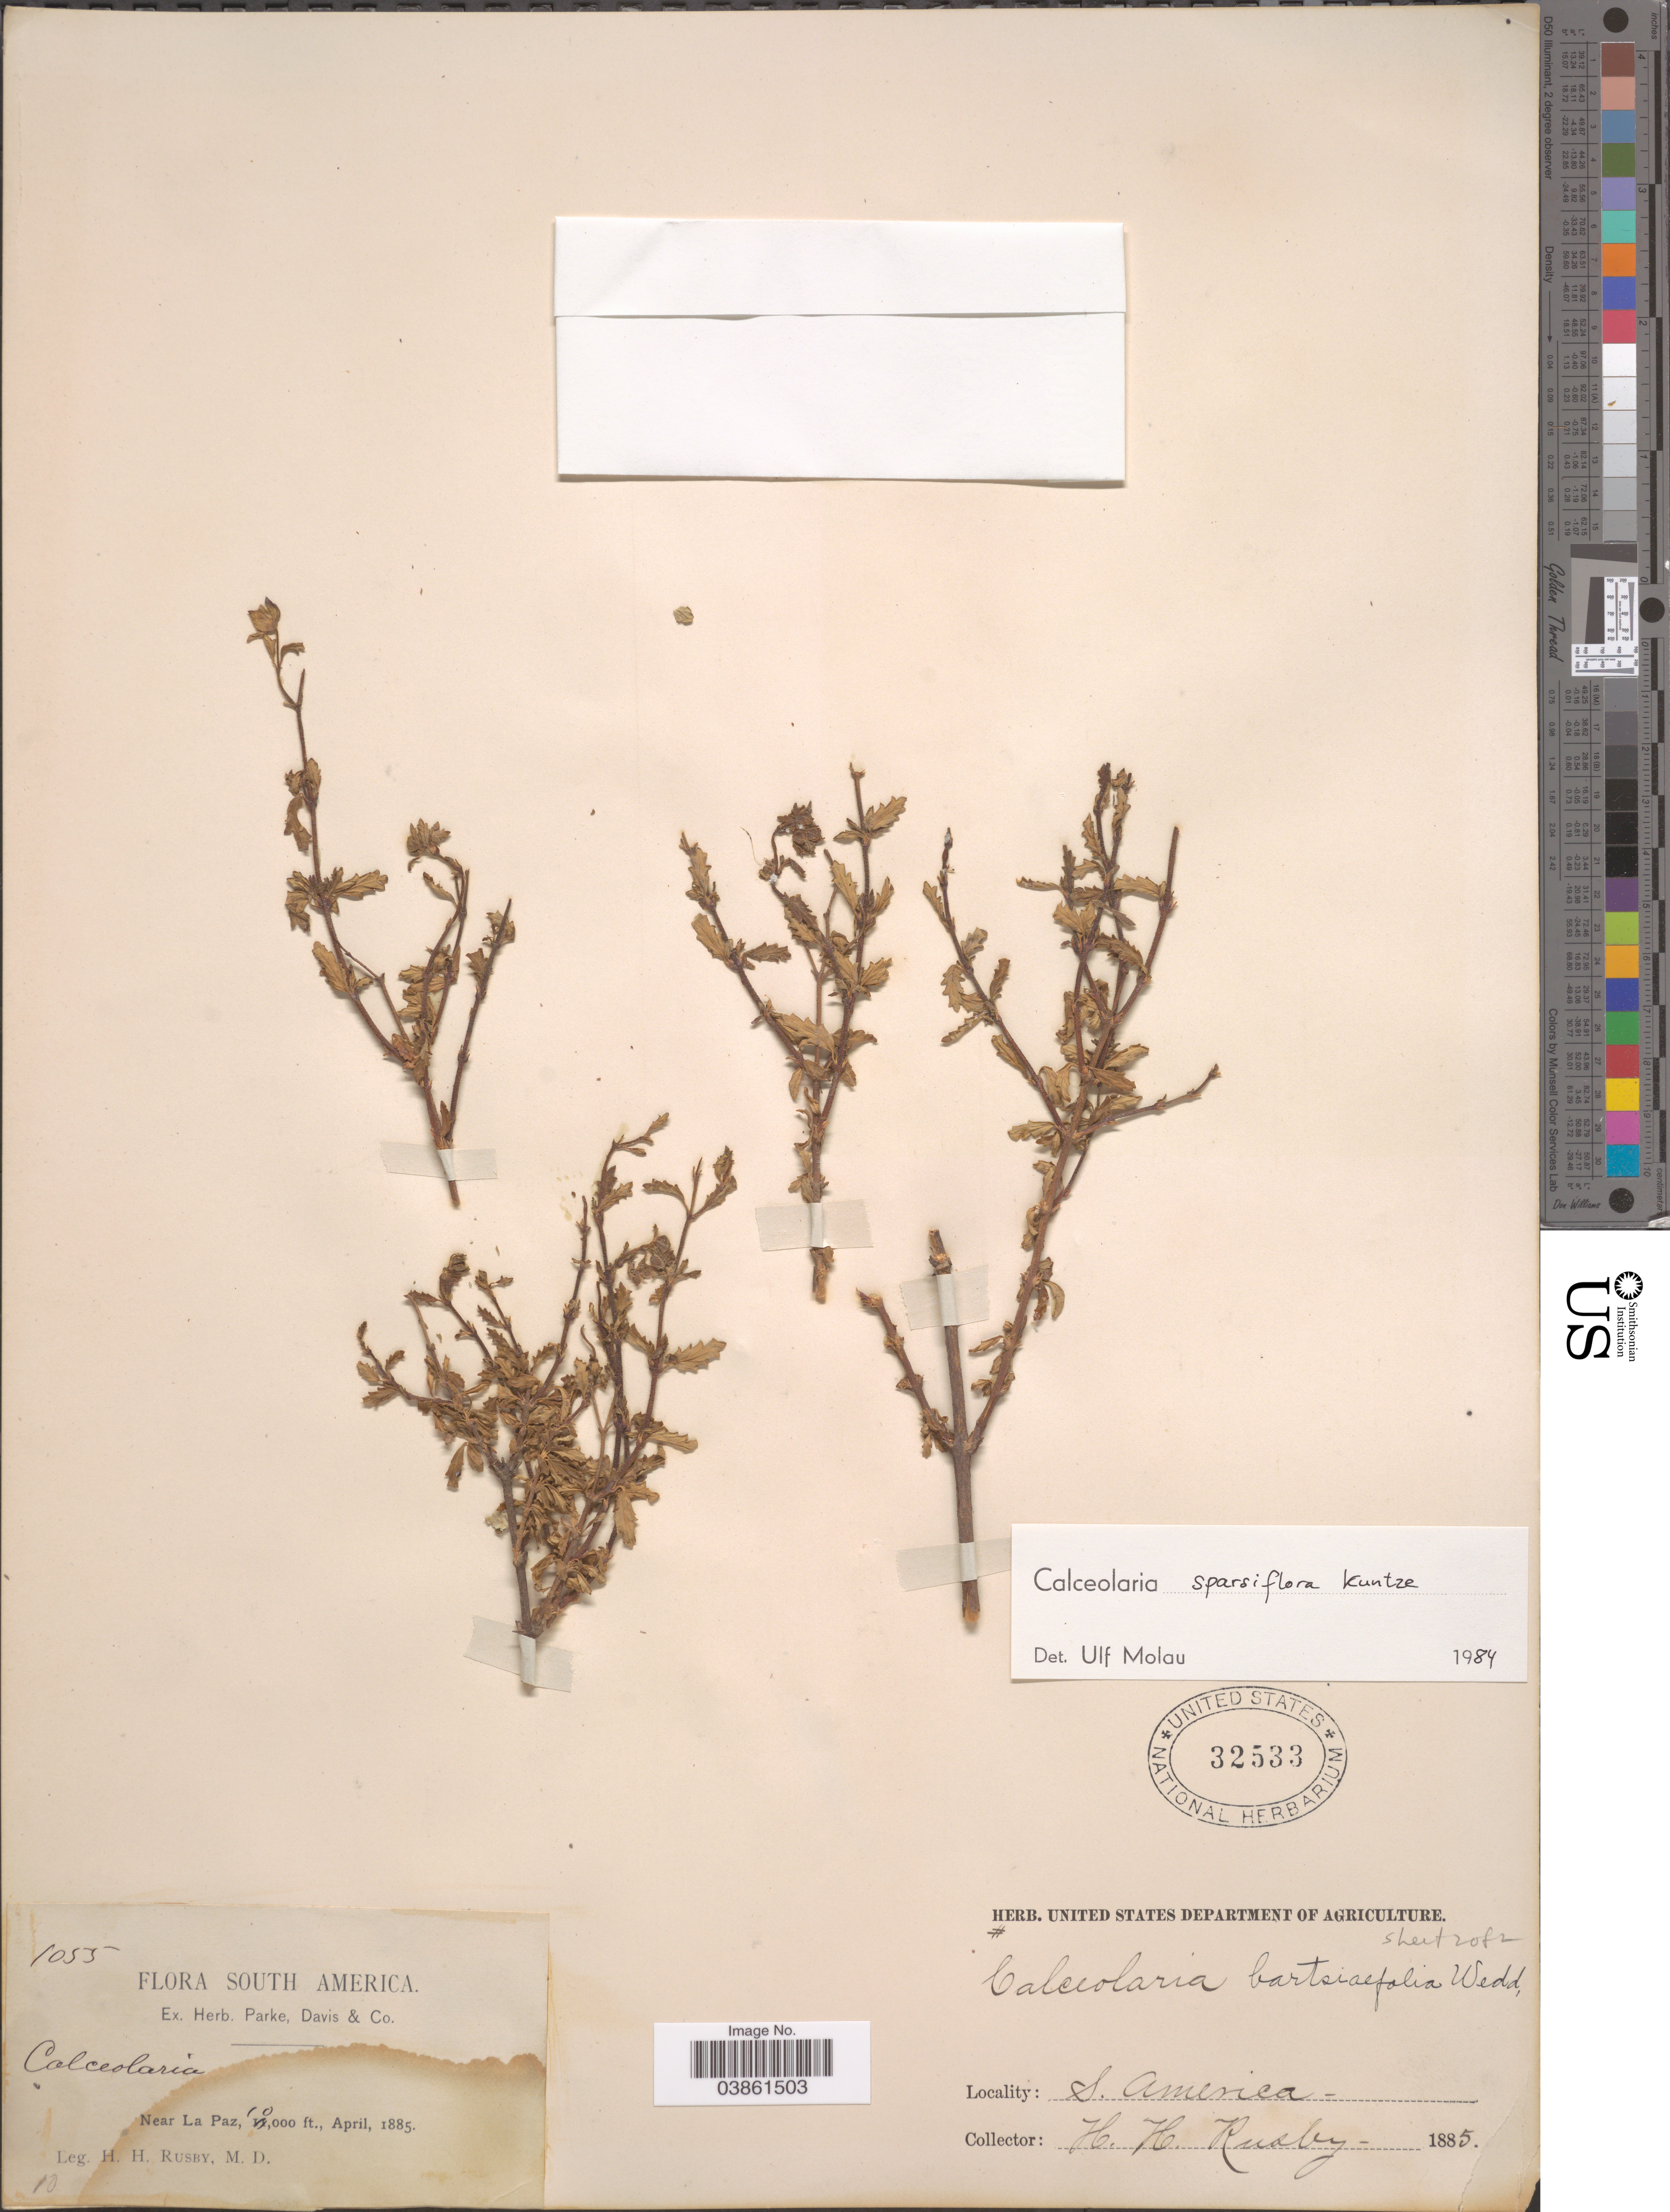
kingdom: Plantae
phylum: Tracheophyta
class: Magnoliopsida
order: Lamiales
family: Calceolariaceae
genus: Calceolaria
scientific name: Calceolaria sparsiflora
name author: Kuntze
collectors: H. H. Rusby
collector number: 1055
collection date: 1885-04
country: Bolivia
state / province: La Paz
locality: Near La Paz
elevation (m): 3048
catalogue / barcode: US 32533